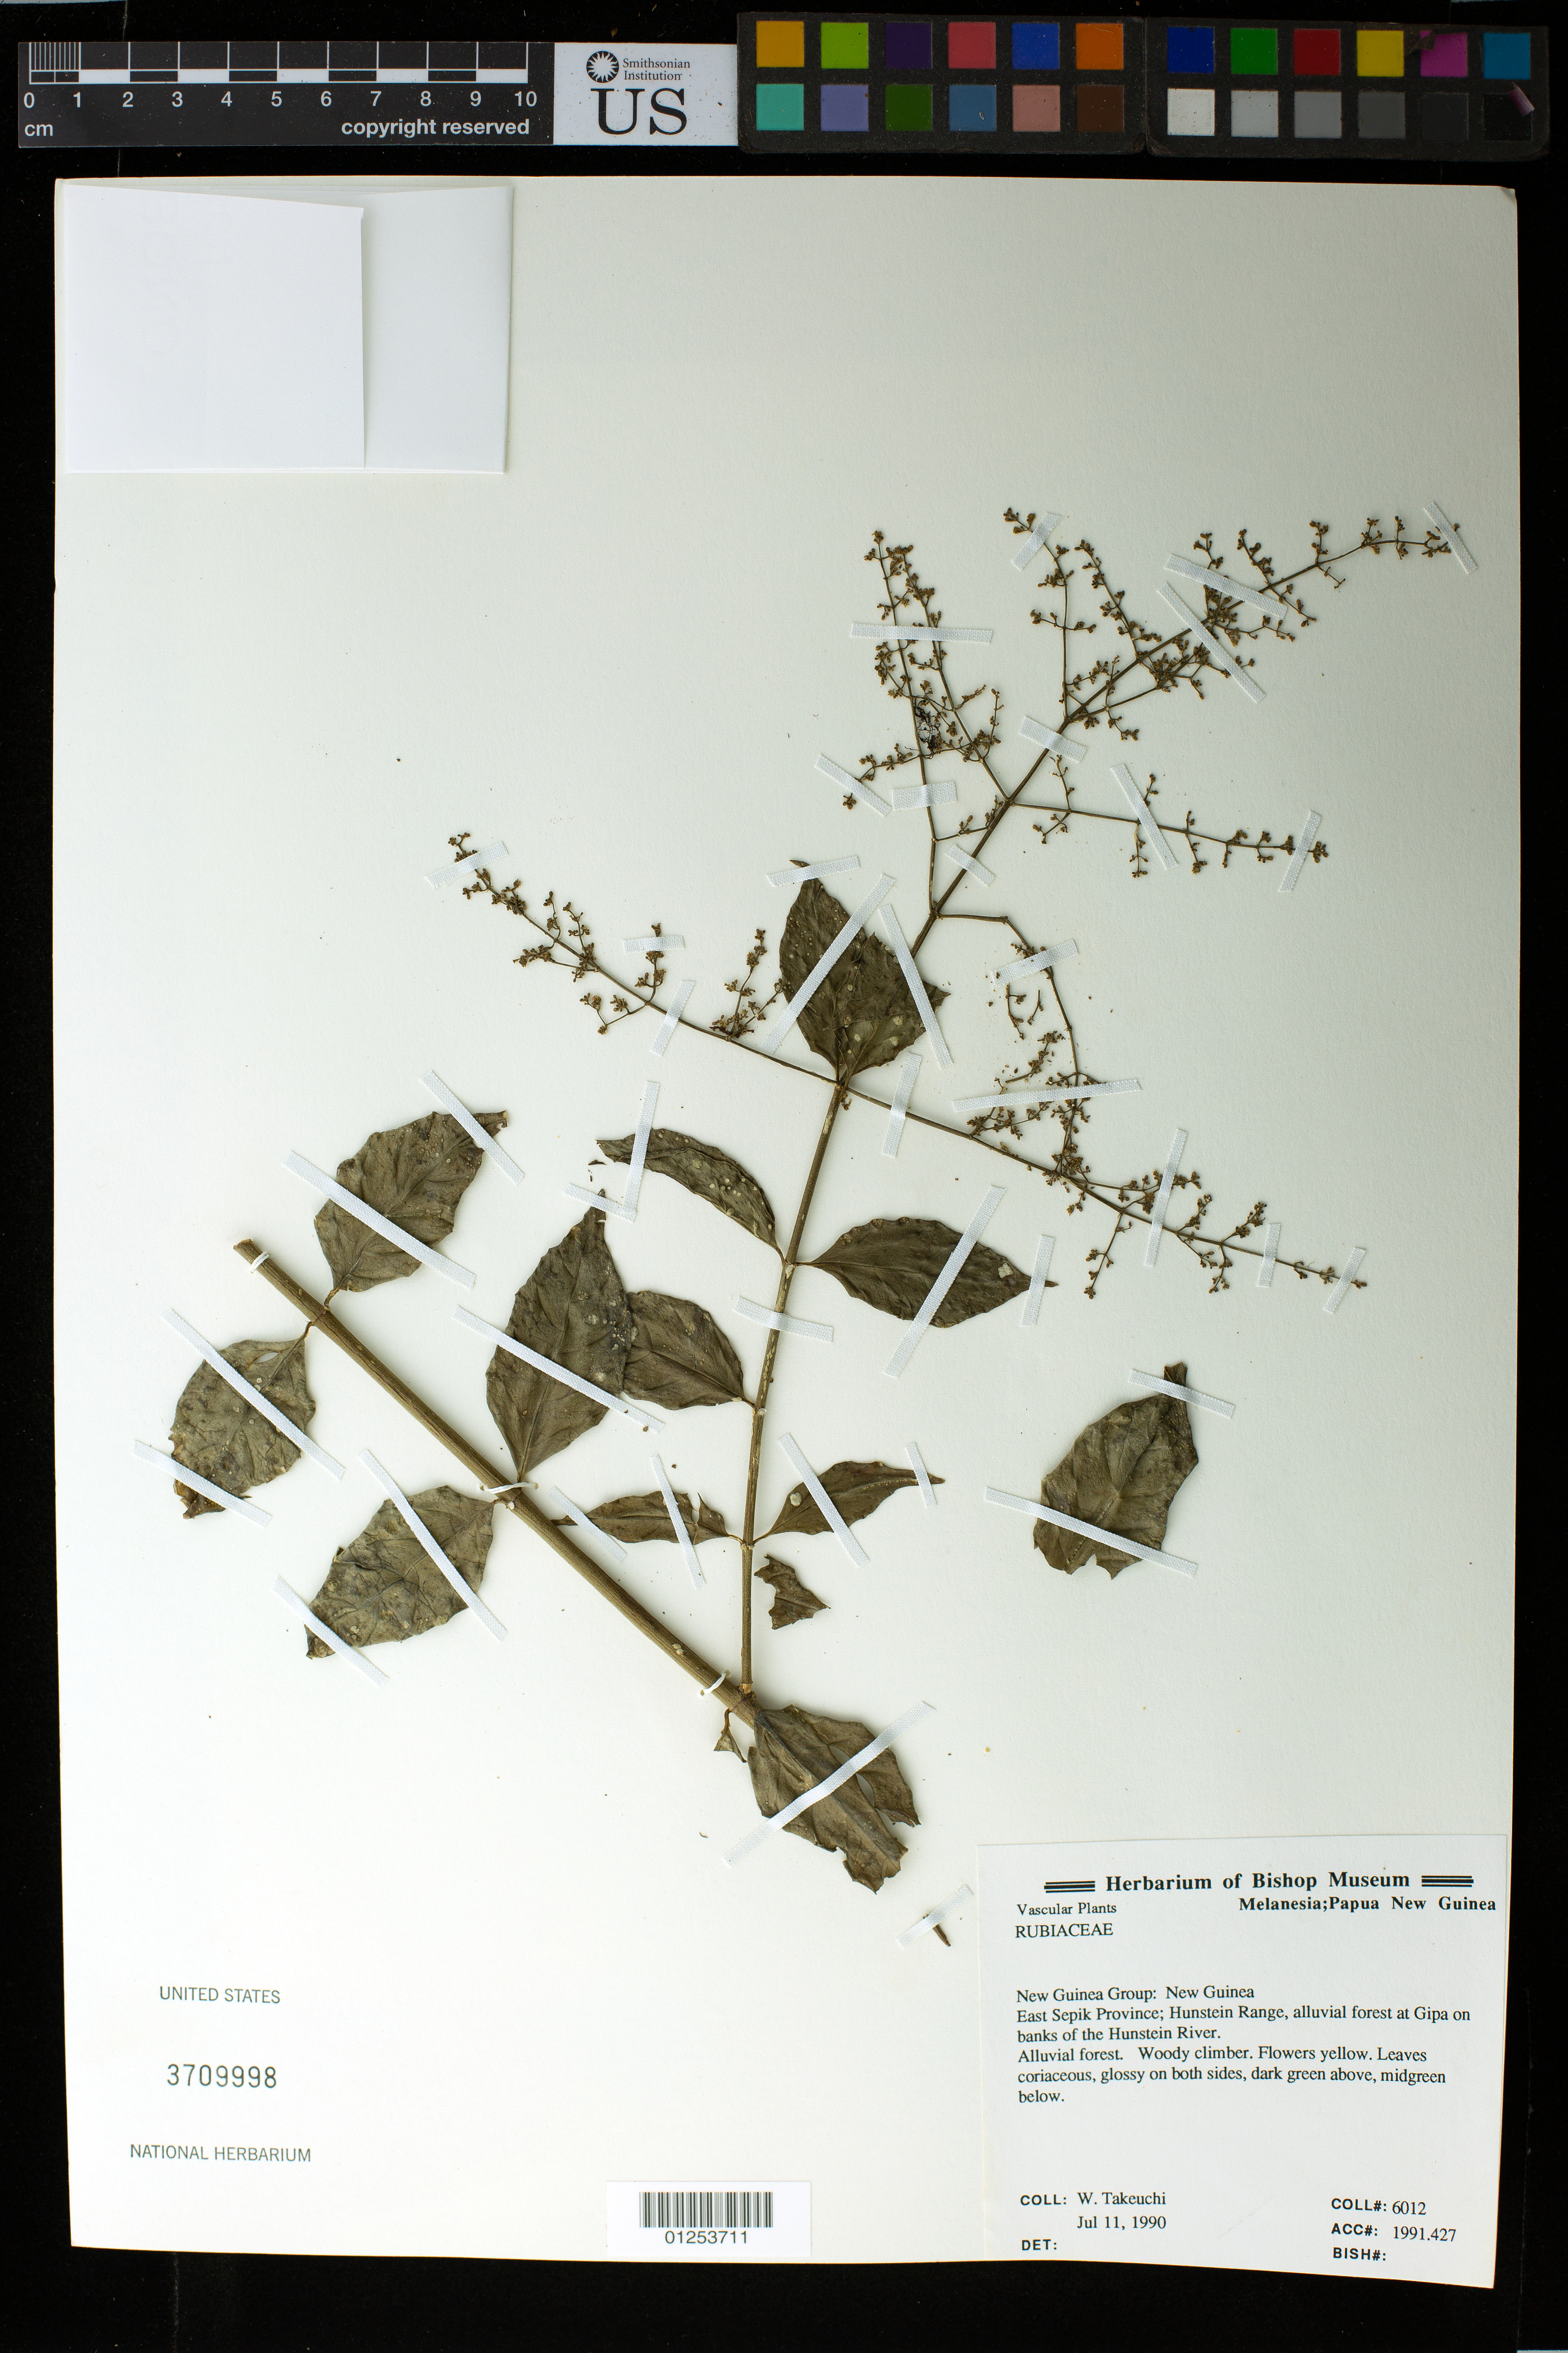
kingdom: Plantae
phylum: Tracheophyta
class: Magnoliopsida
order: Gentianales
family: Rubiaceae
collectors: W. N. Takeuchi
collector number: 6012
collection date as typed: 11 Jul 1990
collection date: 1990-07-11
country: Papua New Guinea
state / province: East Sepik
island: New Guinea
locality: Hunstein range, near site 'Bani' along the river.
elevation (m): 100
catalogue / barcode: US 3709998